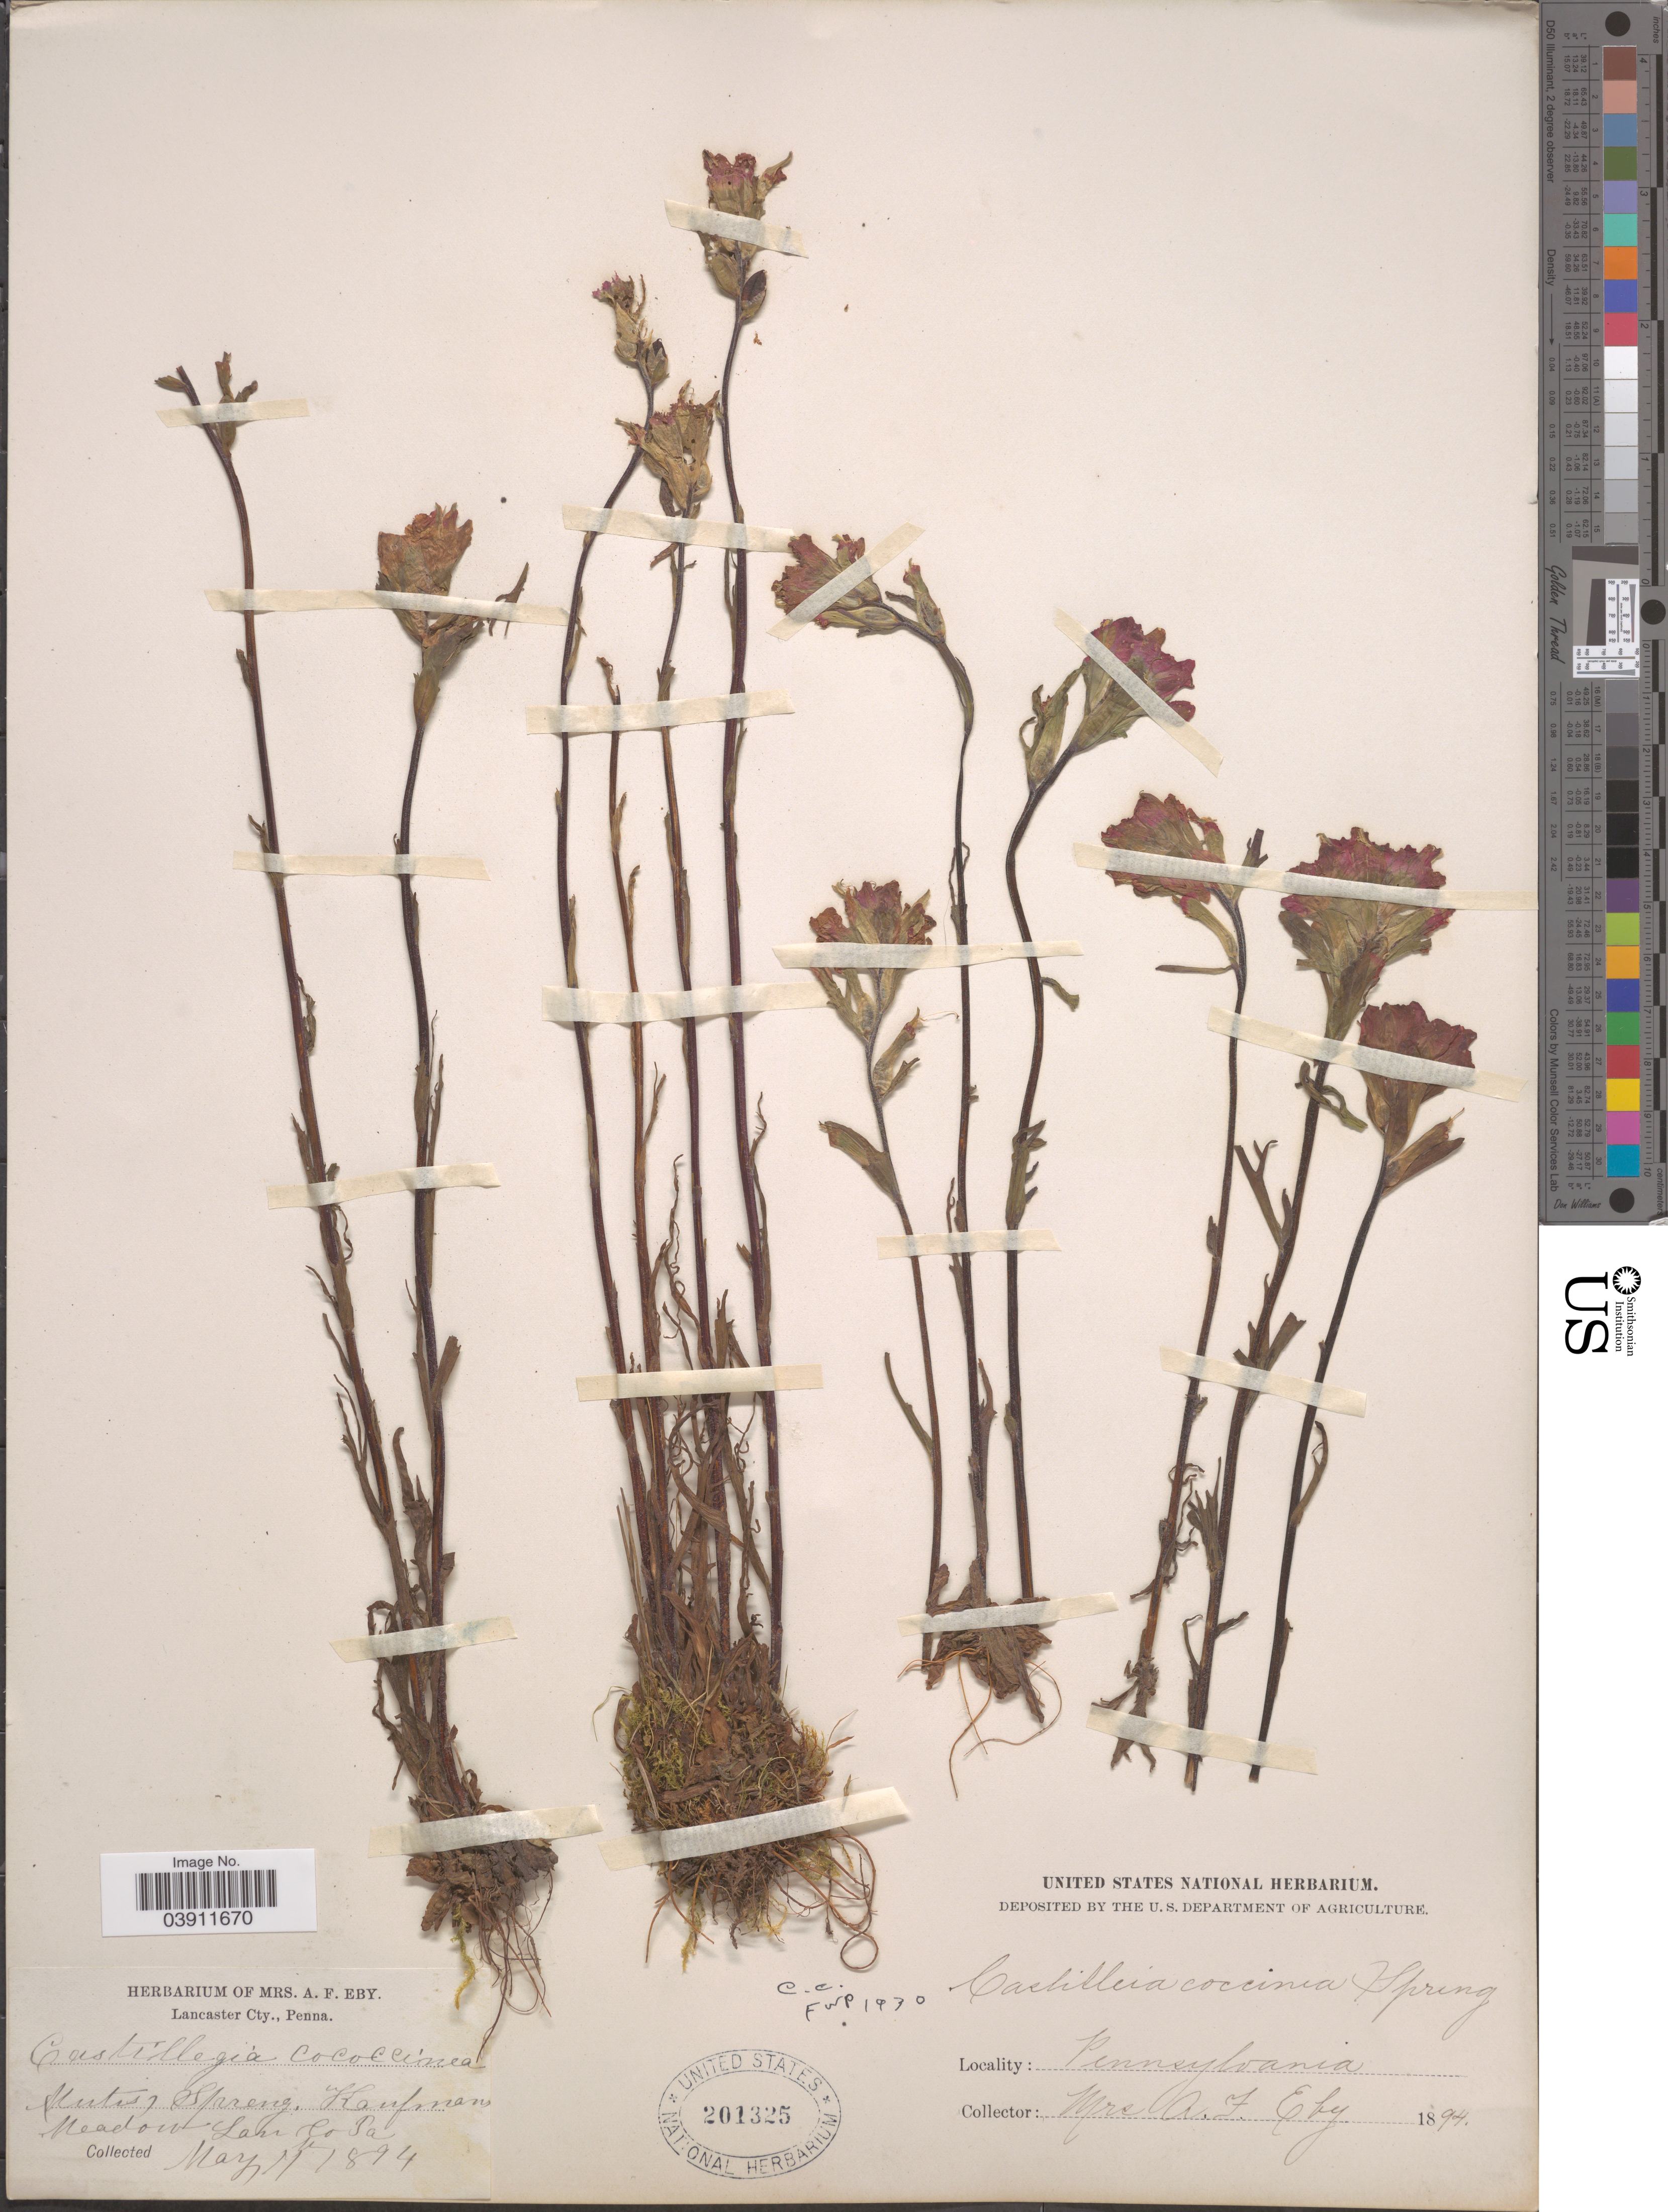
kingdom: Plantae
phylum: Tracheophyta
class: Magnoliopsida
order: Lamiales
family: Orobanchaceae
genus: Castilleja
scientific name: Castilleja coccinea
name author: (L.) Spreng.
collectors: Mrs. A. F. Eby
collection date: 1894-05-11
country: United States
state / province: Pennsylvania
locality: Mutiss Spreng, Kaufmans Meadow. Lanc. Co.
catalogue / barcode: US 201325